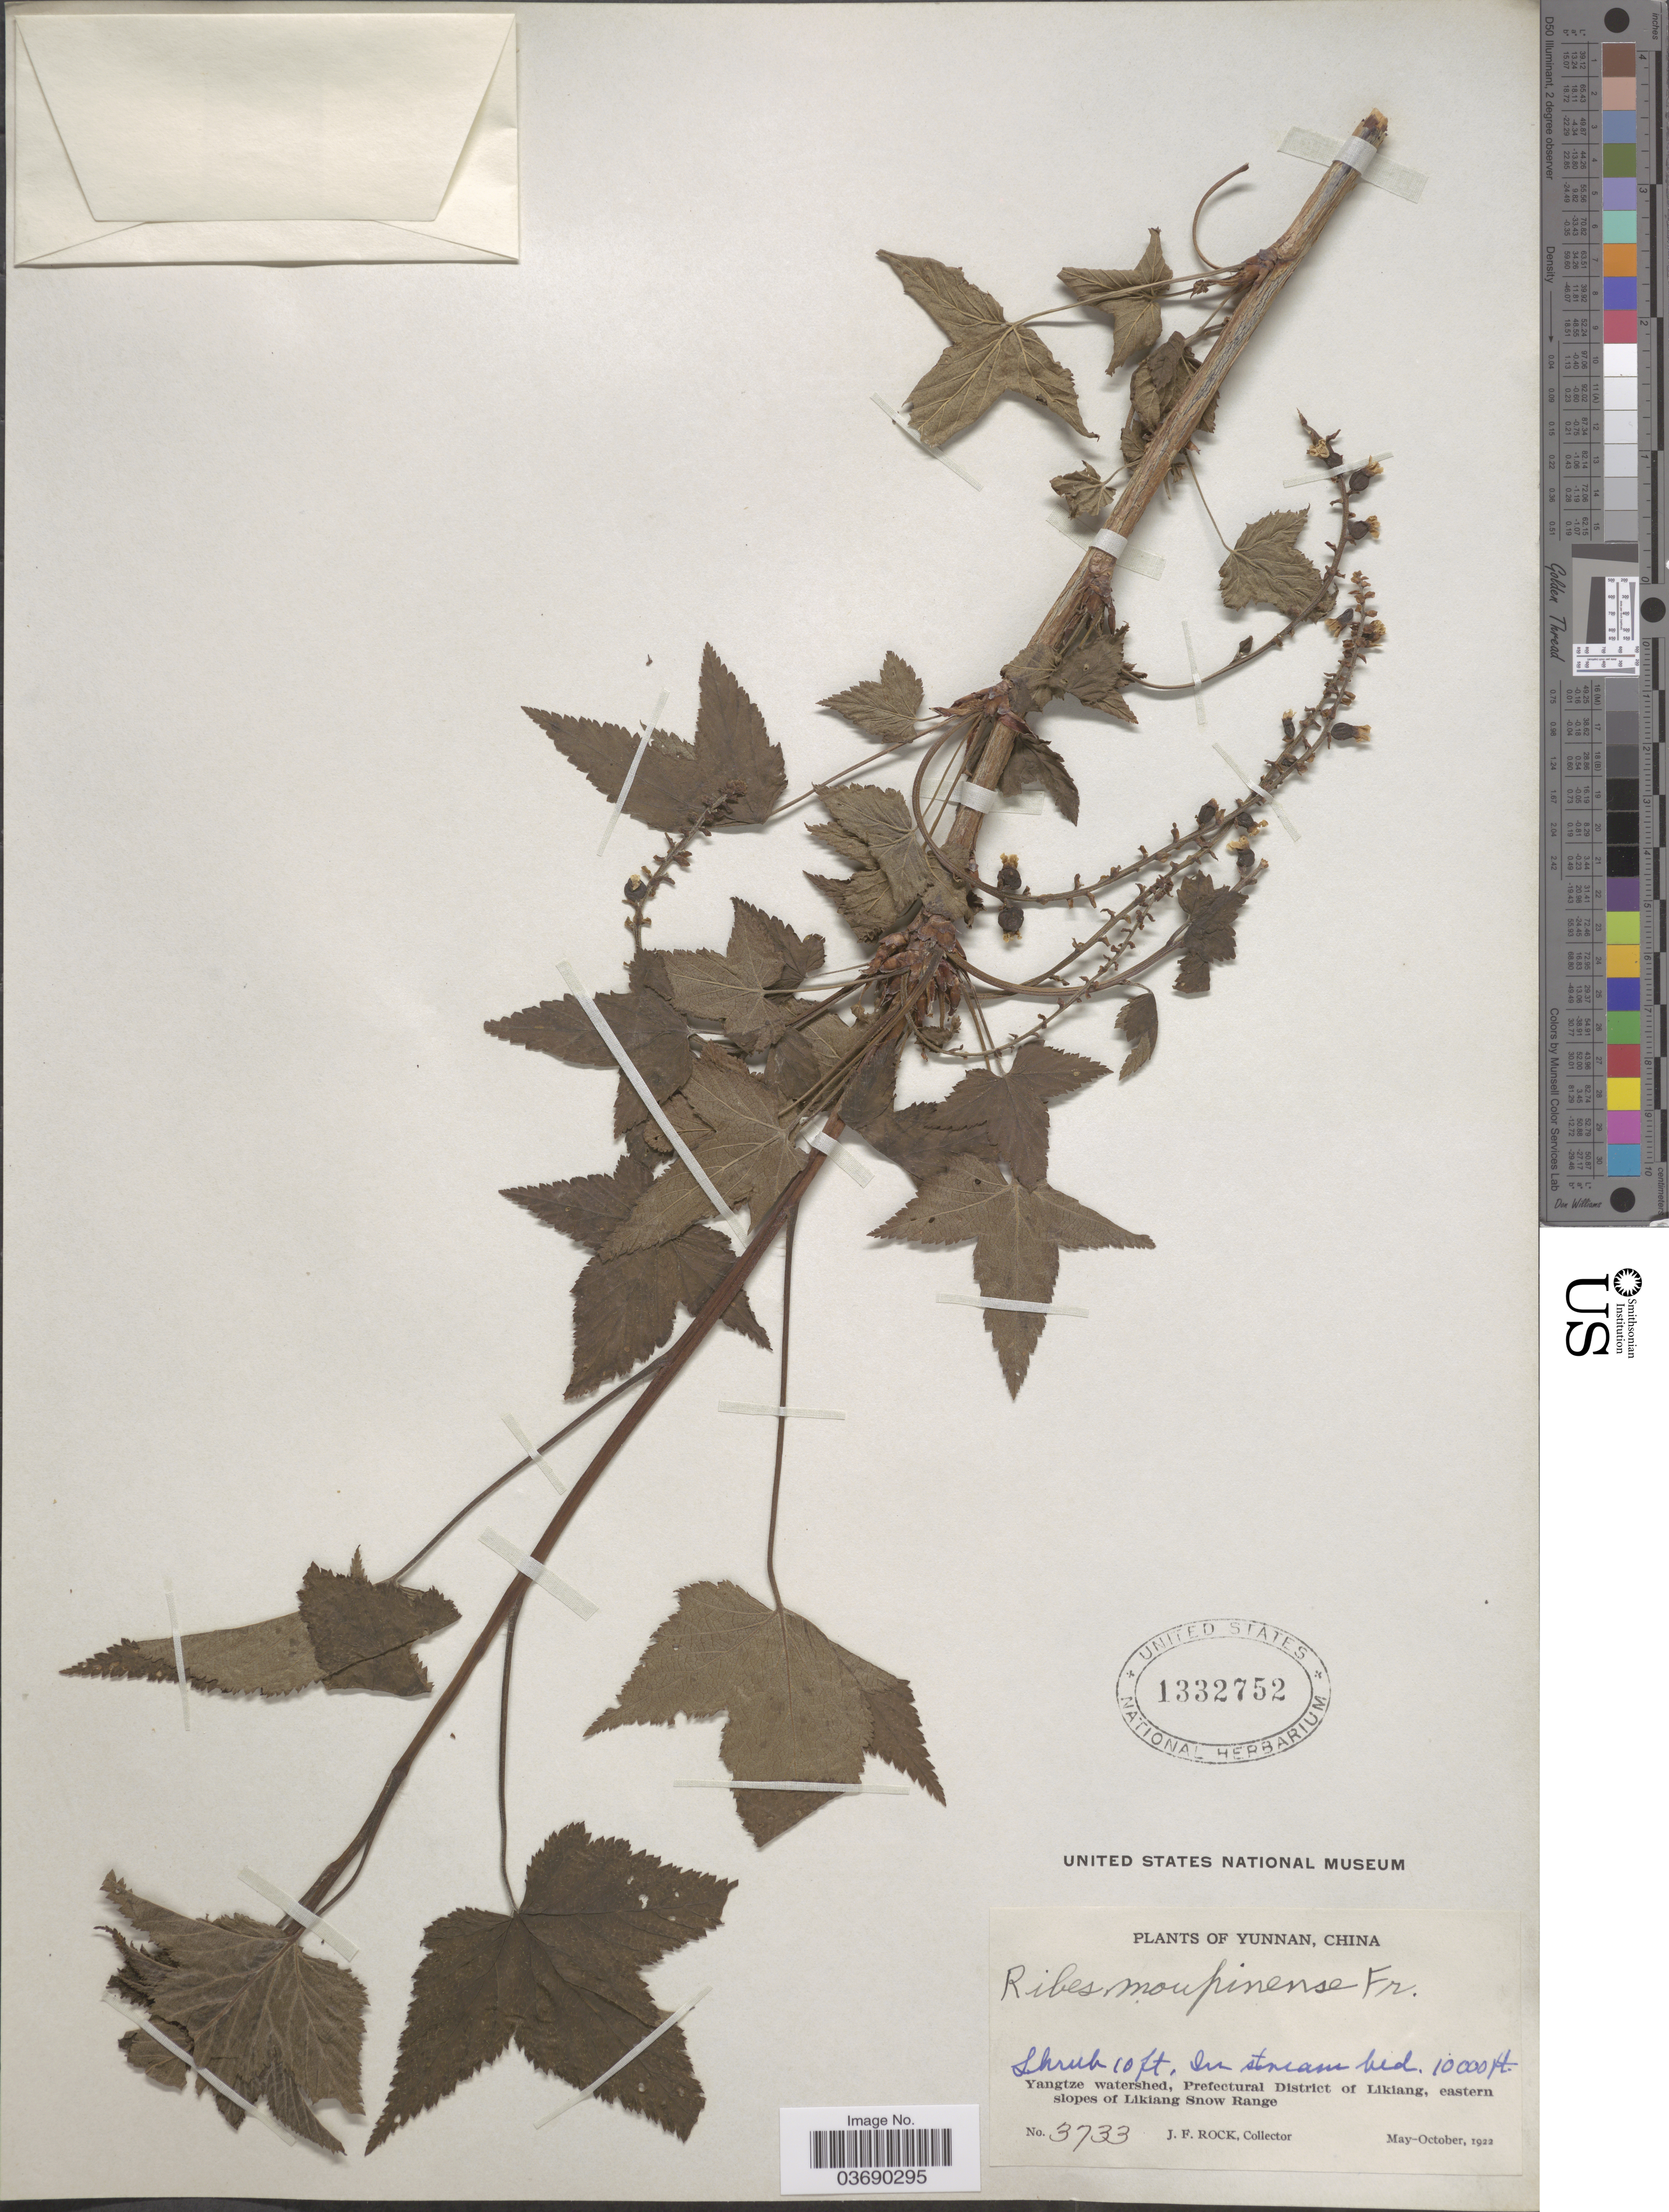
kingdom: Plantae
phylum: Tracheophyta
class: Magnoliopsida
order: Saxifragales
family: Grossulariaceae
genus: Ribes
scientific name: Ribes moupinense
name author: Franch.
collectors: J. Rock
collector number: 3733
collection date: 1922-05/1922-10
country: China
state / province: Yunnan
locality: Yangtze watershed, Prefectural District of Likiang, eastern slopes of Likiang Snow Range.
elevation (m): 3048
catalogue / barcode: US 1332752